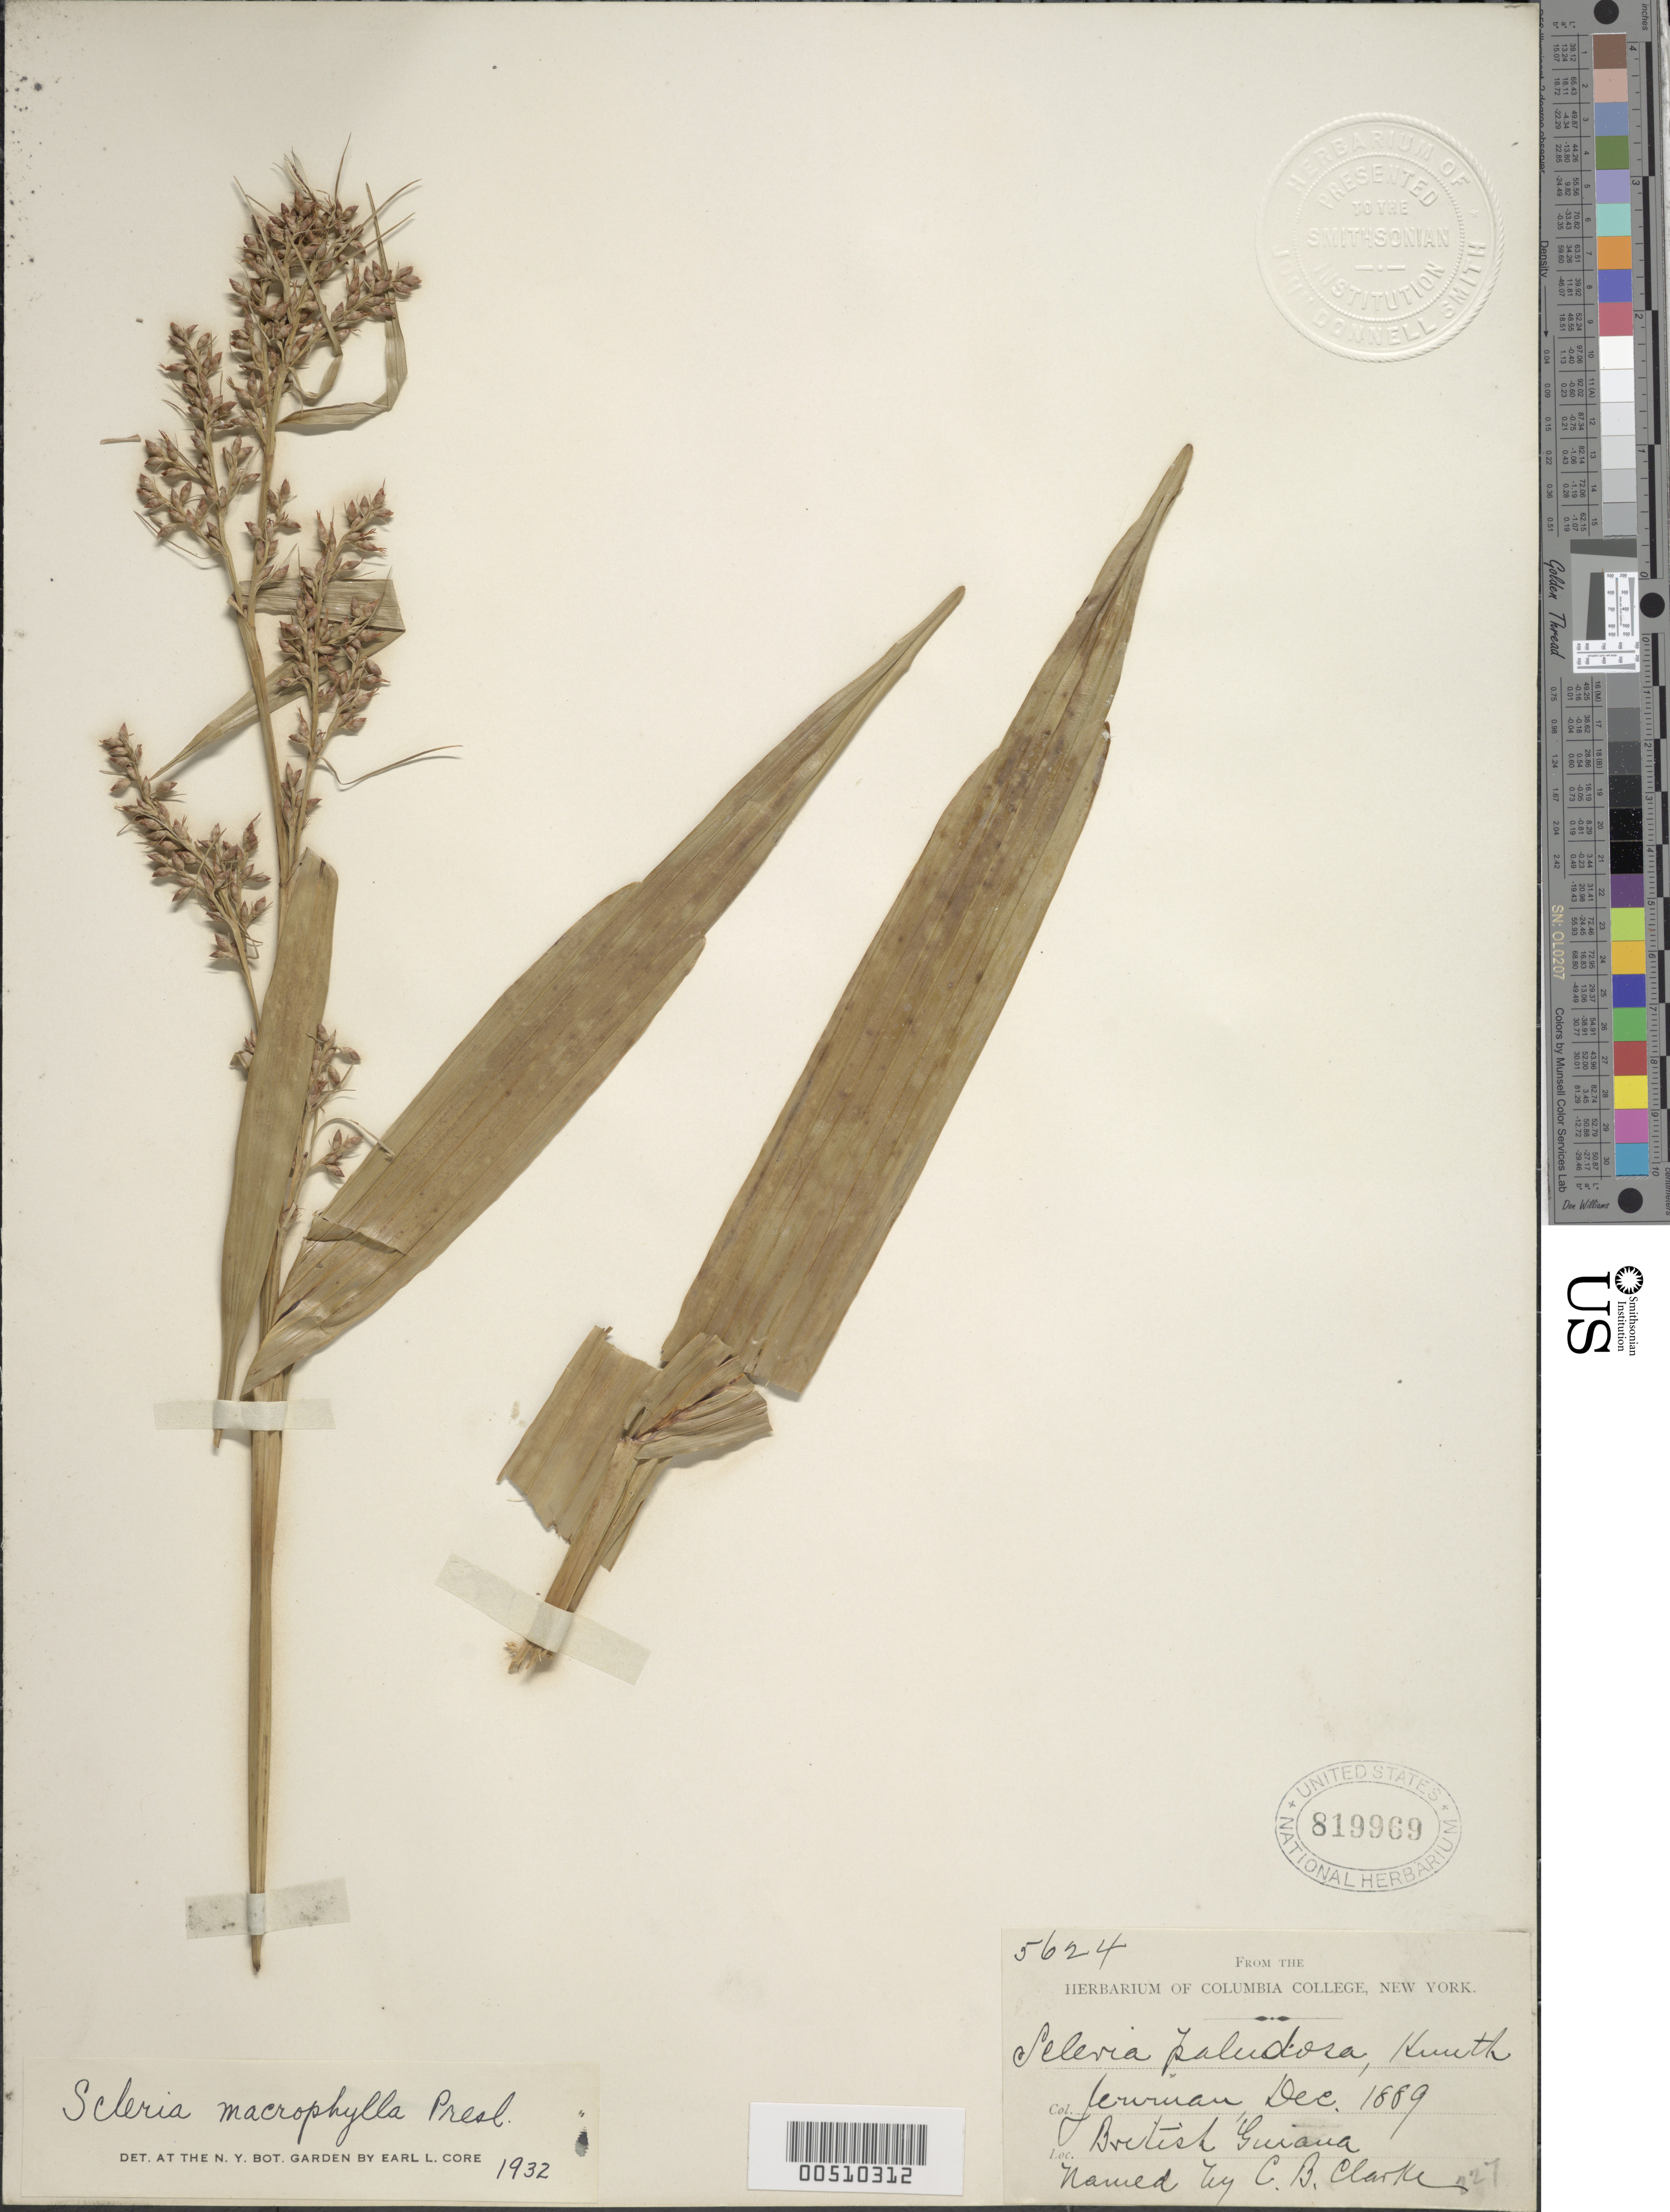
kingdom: Plantae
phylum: Tracheophyta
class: Liliopsida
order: Poales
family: Cyperaceae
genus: Scleria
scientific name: Scleria macrophylla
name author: J. Presl & C. Presl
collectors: G. S. Jenman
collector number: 5624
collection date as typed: Dec 1889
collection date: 1889-12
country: Guyana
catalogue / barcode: US 819969